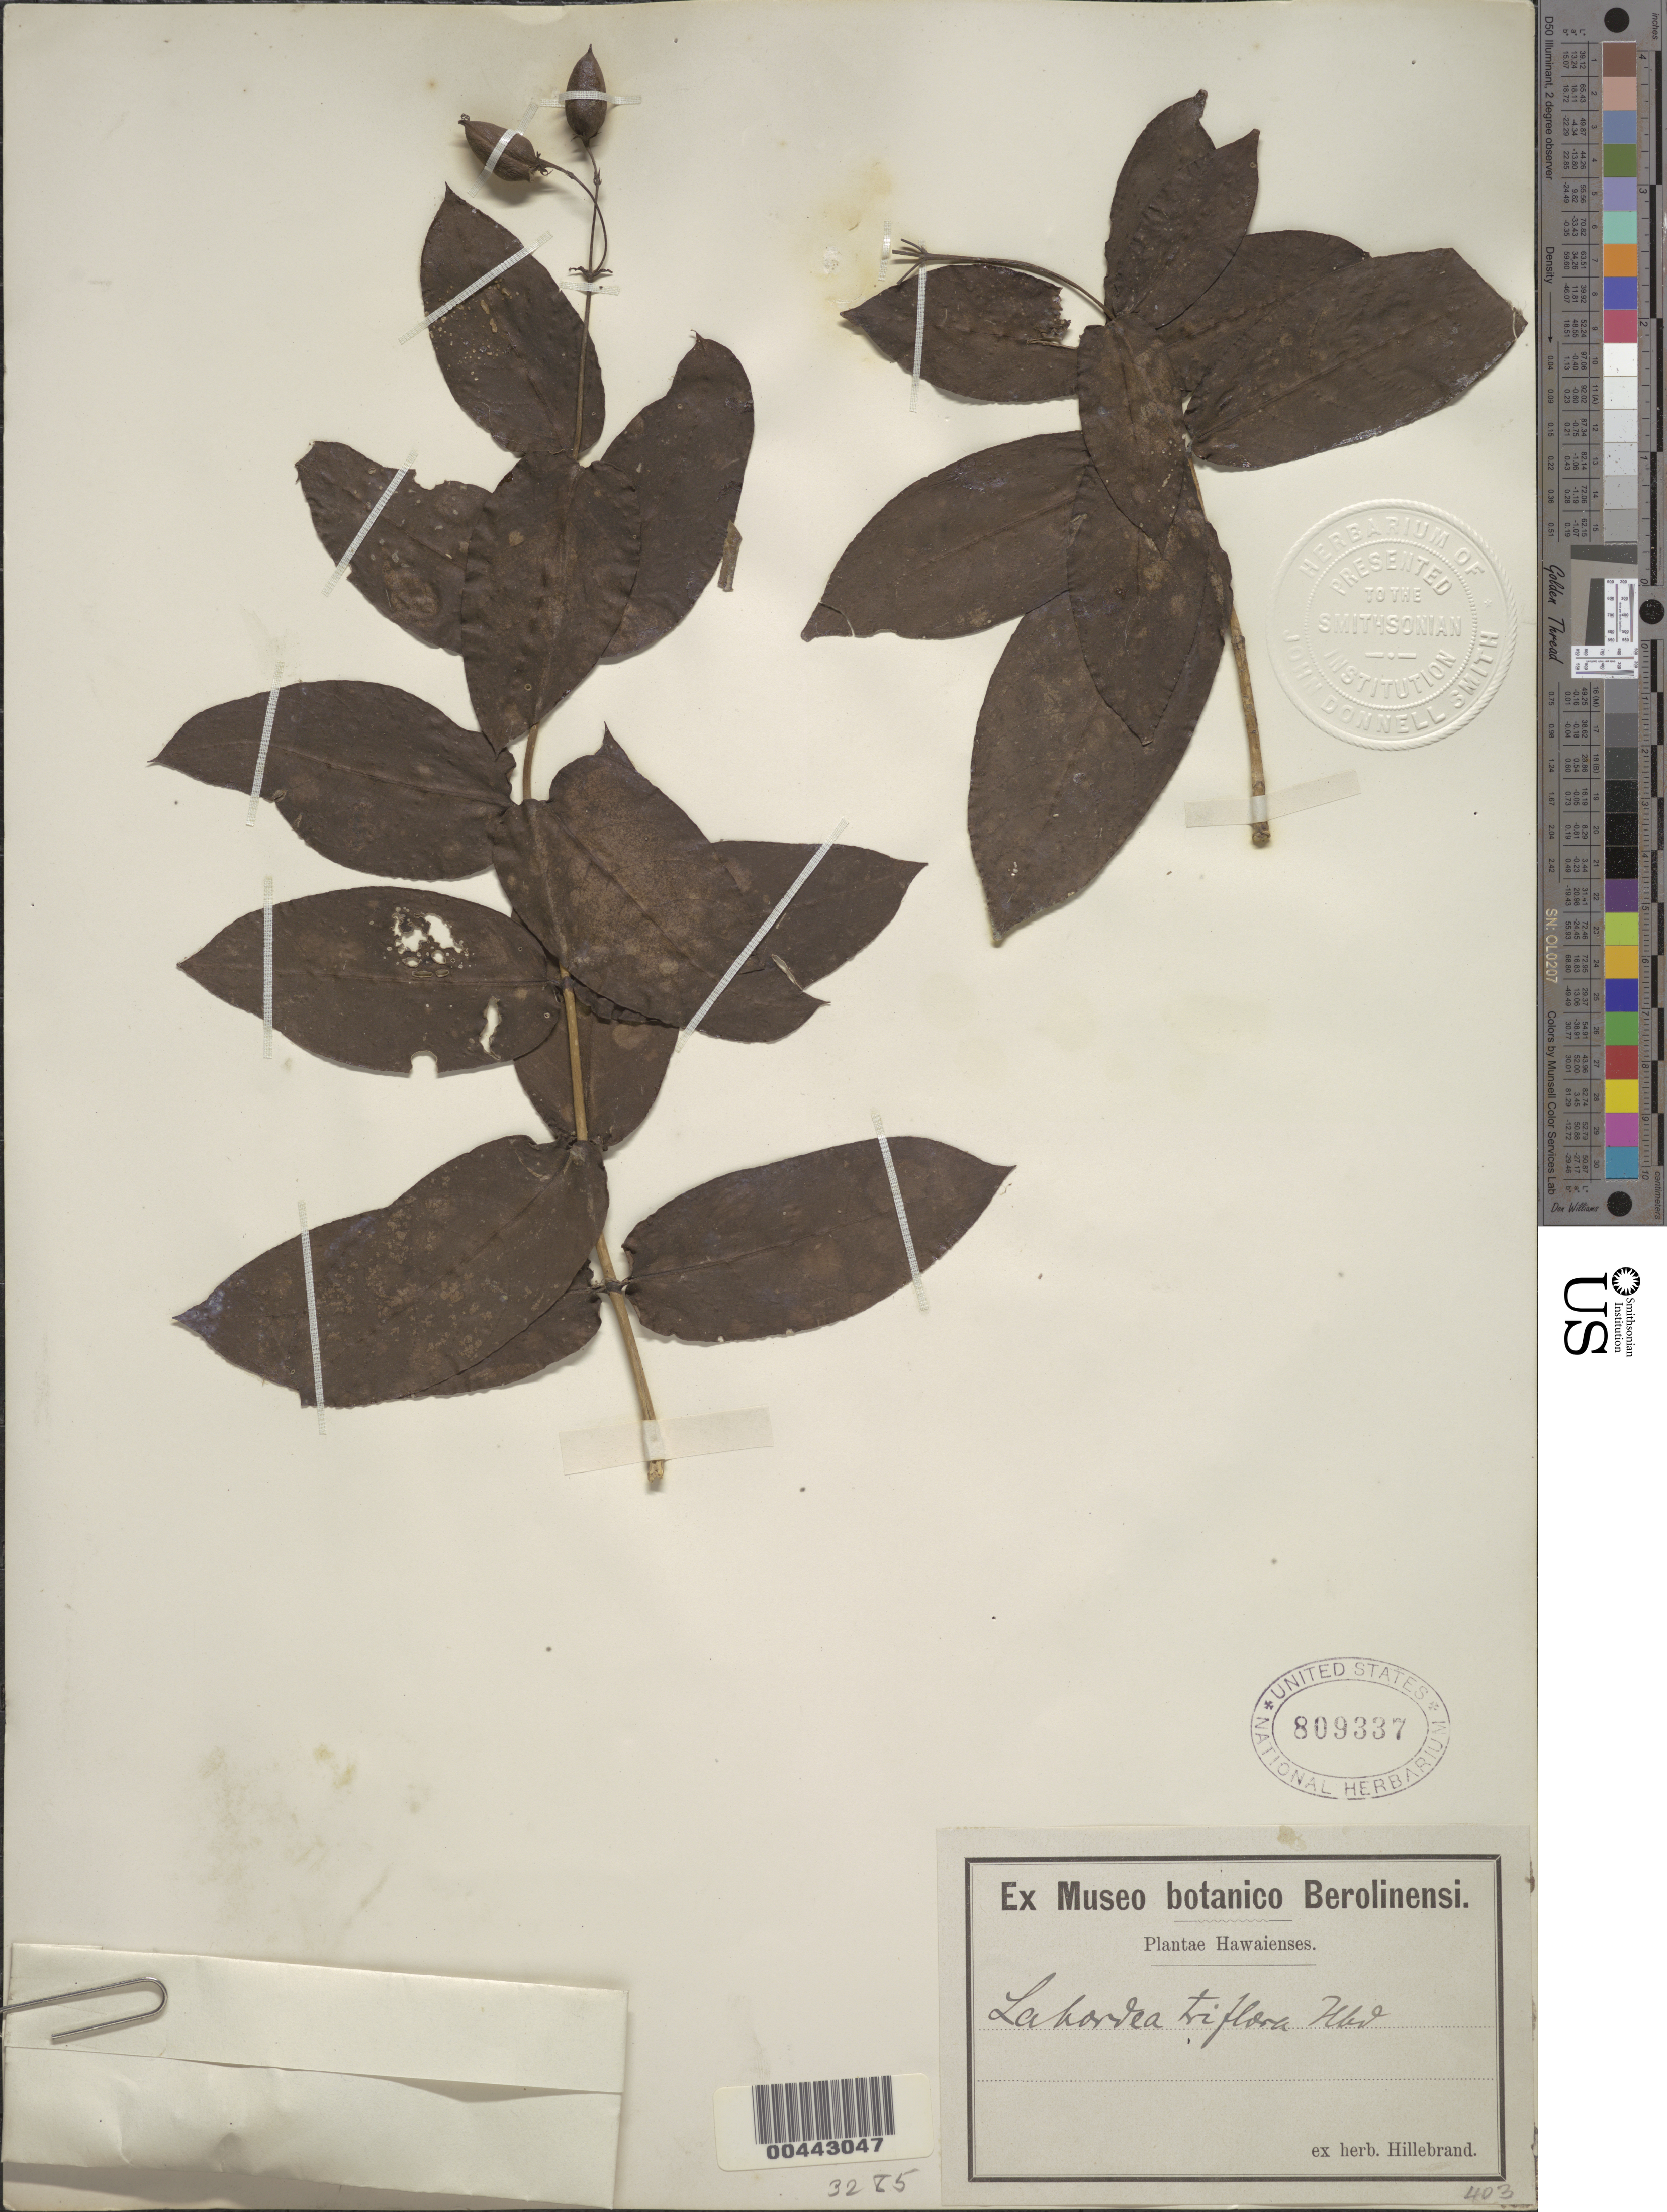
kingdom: Plantae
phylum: Tracheophyta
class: Magnoliopsida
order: Gentianales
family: Loganiaceae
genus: Geniostoma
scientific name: Geniostoma triflorum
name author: (Hillebr.) Byng & Christenh.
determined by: Wagner, W. L., (BOT), Smithsonian Institution - National Museum of Natural History (UNITED STATES)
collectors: W. Hillebrand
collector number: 403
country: United States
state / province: Hawaii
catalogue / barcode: US 809337